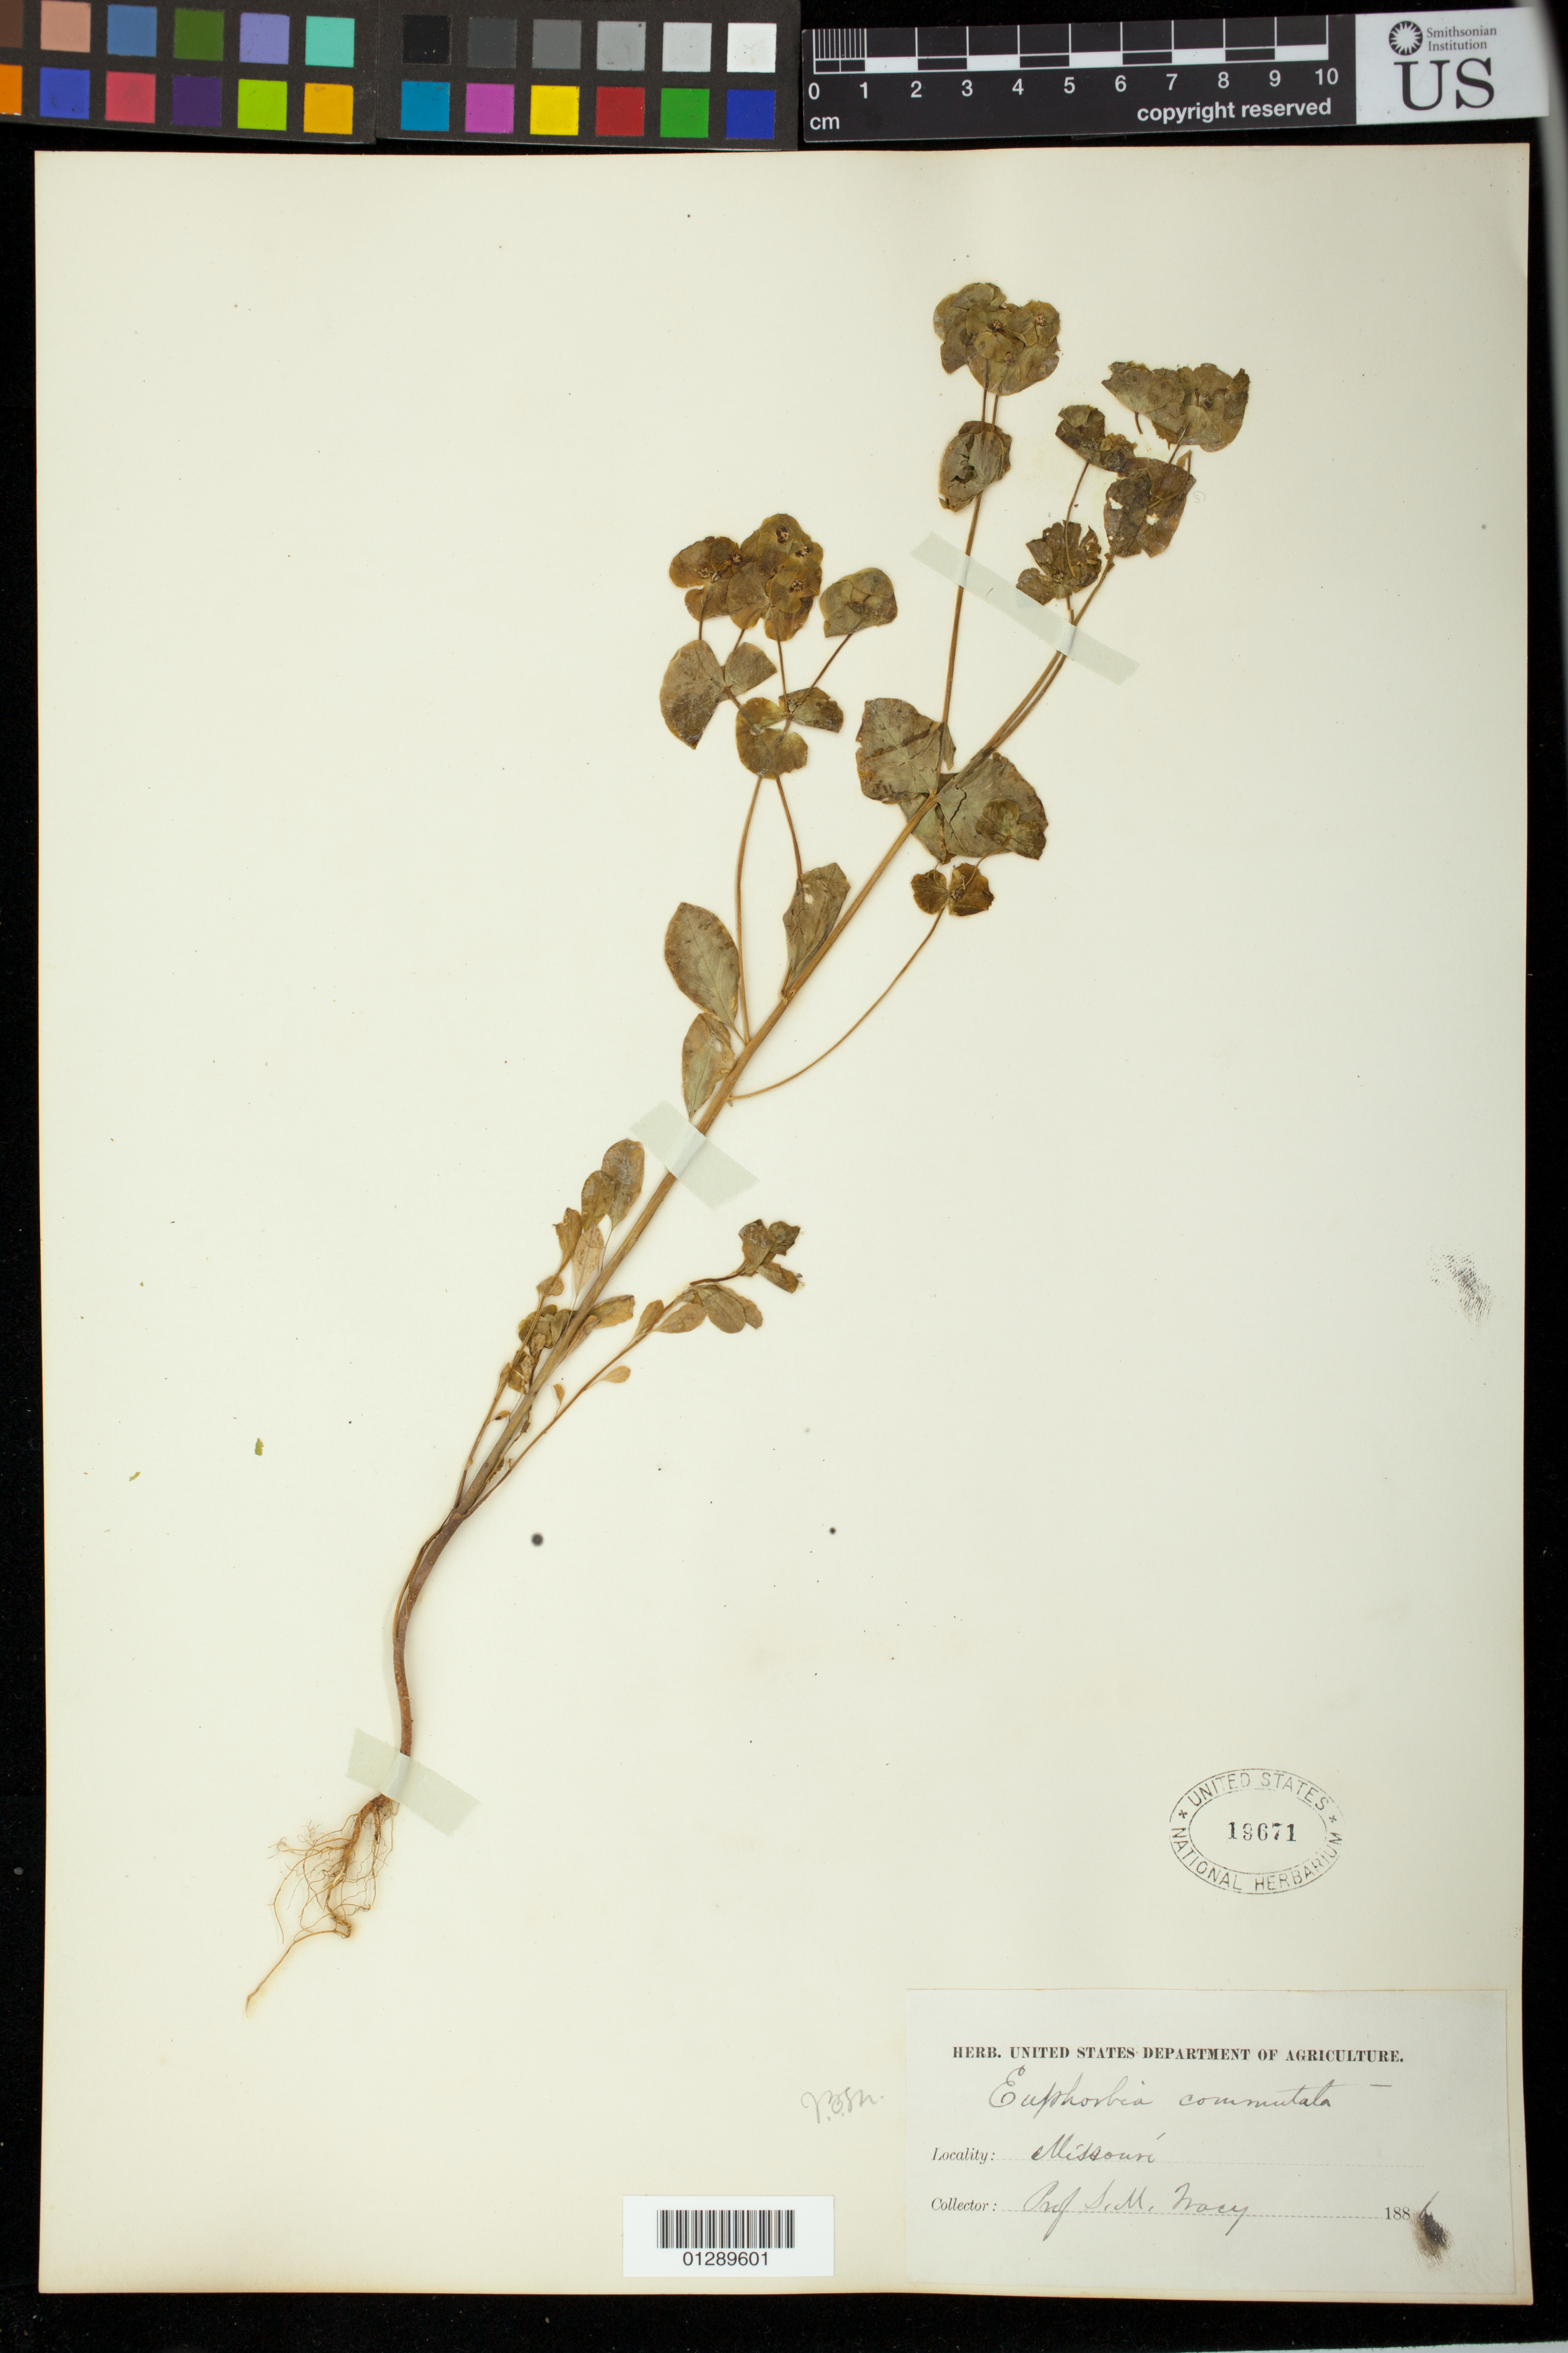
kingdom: Plantae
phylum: Tracheophyta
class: Magnoliopsida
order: Malpighiales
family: Euphorbiaceae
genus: Euphorbia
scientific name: Euphorbia commutata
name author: Engelm. ex A. Gray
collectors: S. Macy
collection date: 1886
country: United States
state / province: Missouri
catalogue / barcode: US 19671